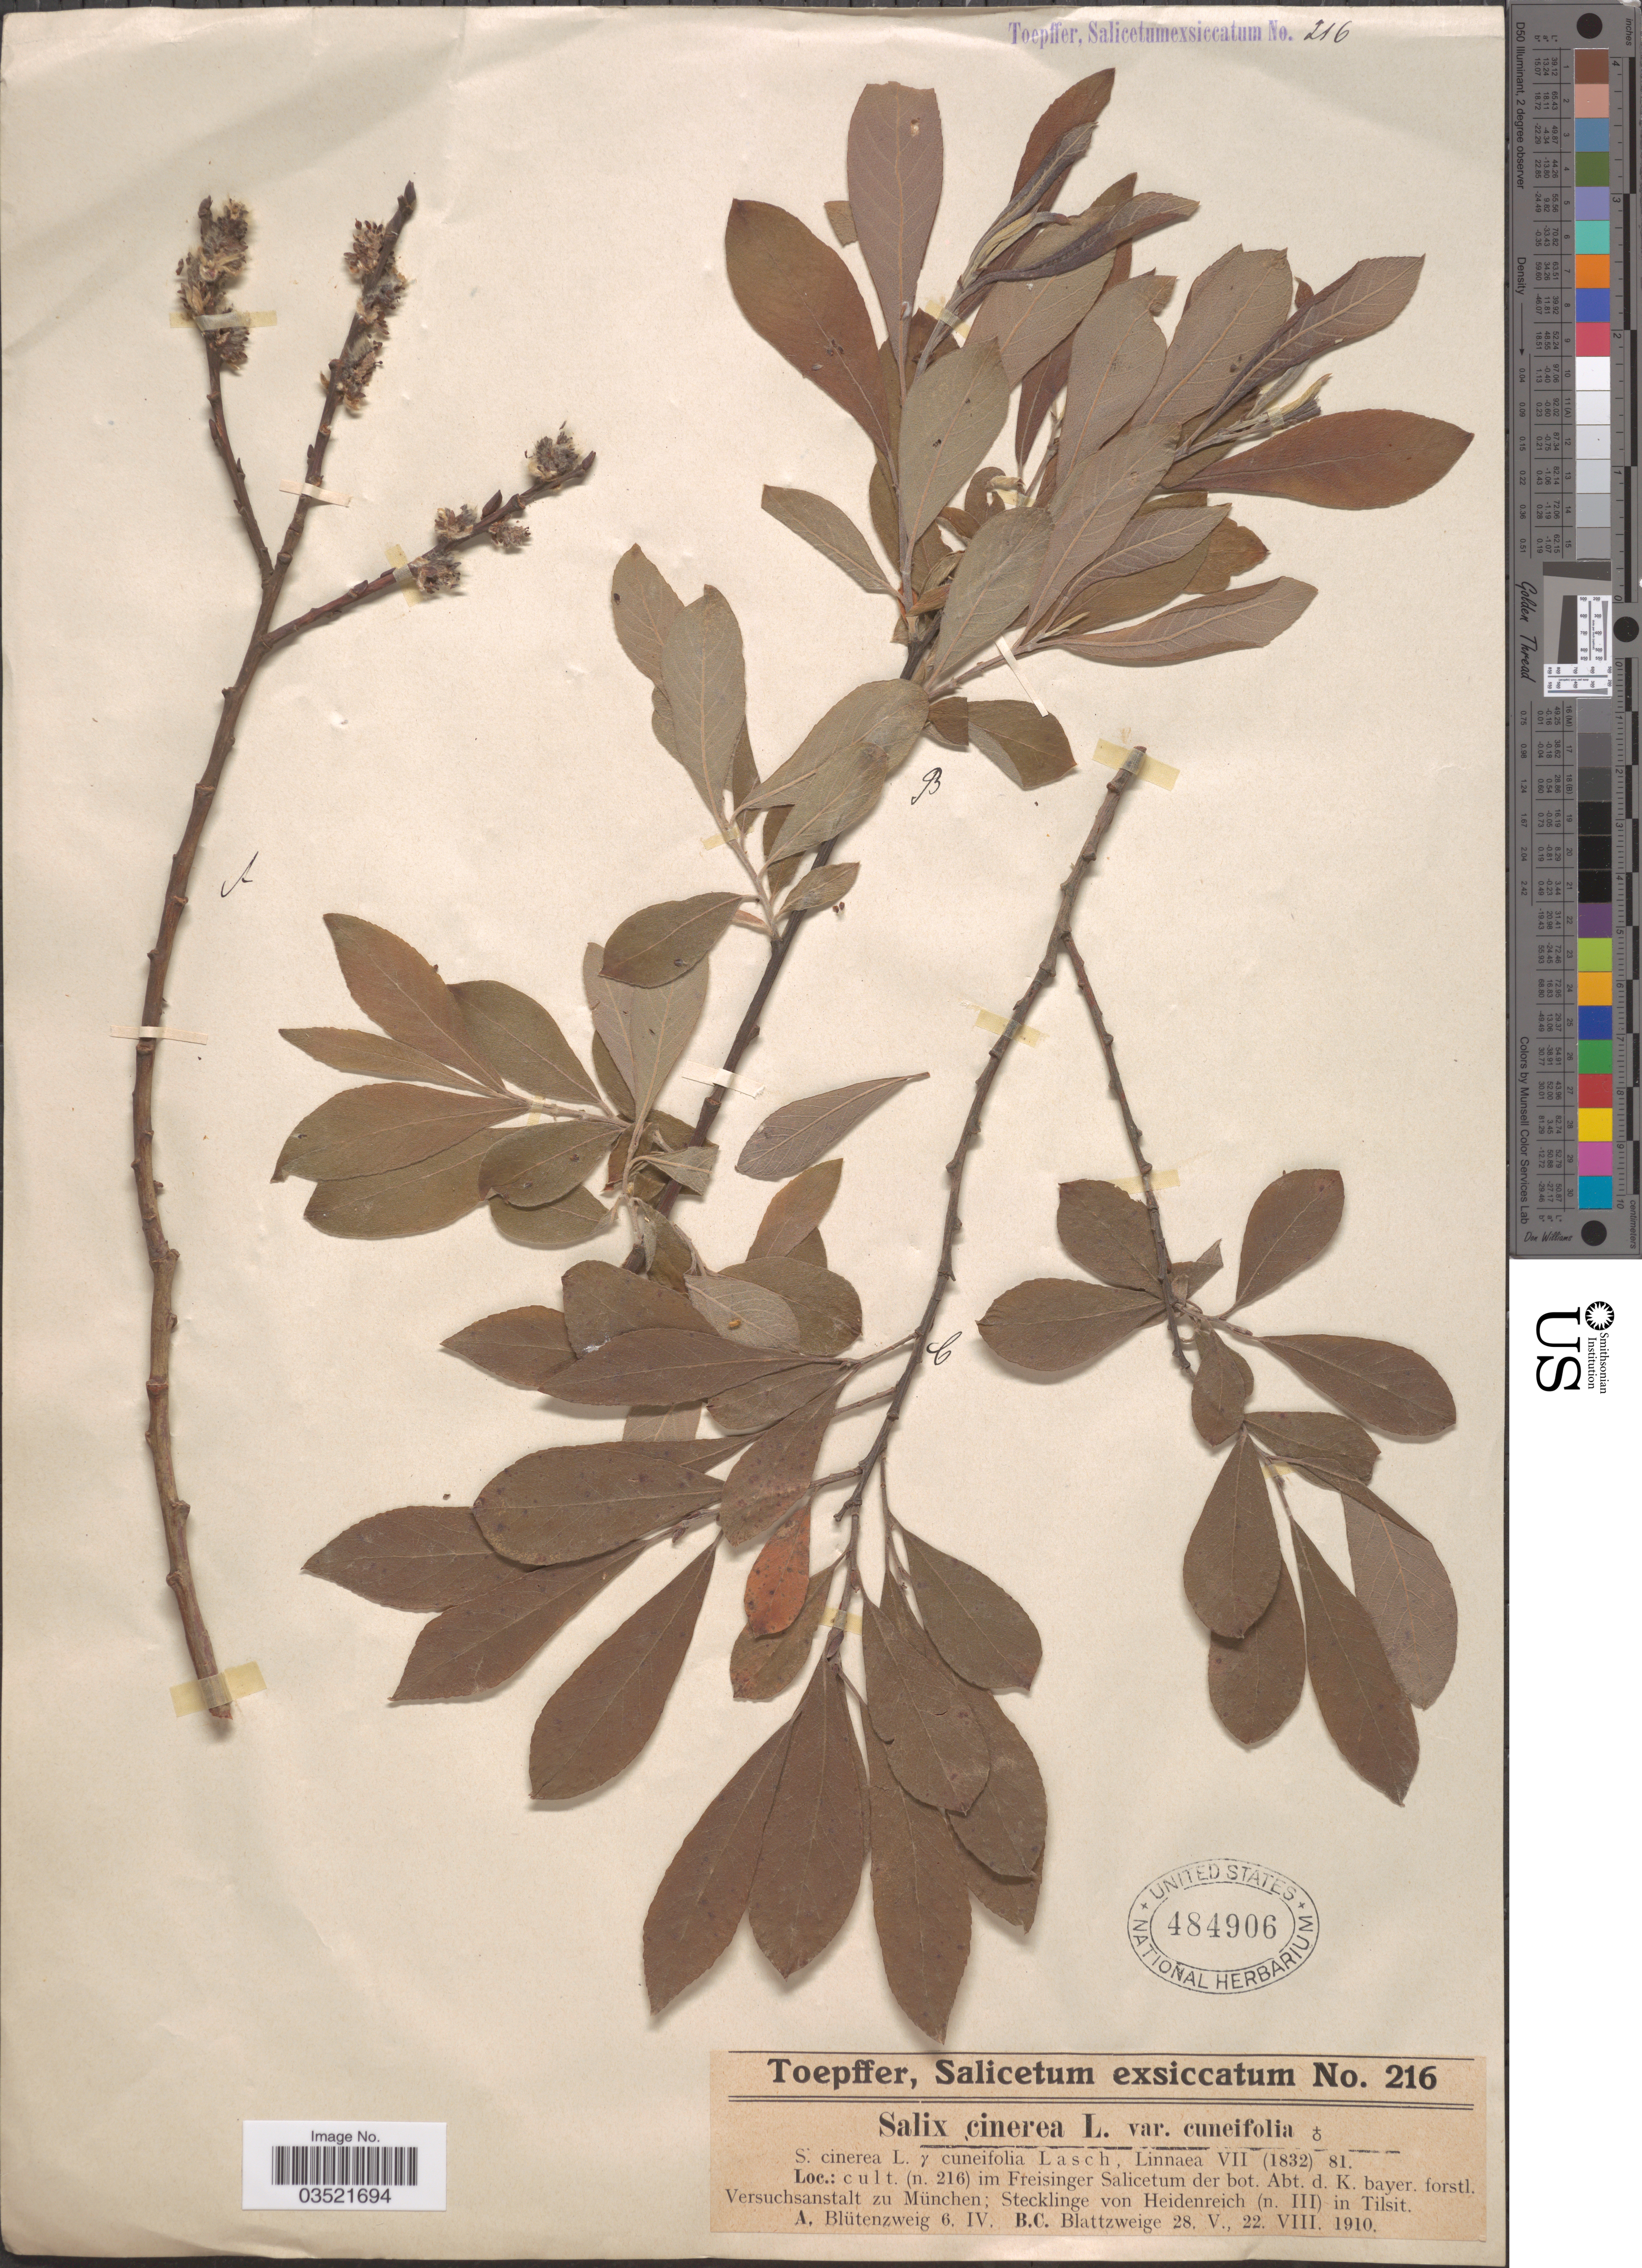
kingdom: Plantae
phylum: Tracheophyta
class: Magnoliopsida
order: Malpighiales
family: Salicaceae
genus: Salix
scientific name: Salix cinerea var. cuneifolia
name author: Lasch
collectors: A. Toepffer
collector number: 216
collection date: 1910-04-06,1910-08-22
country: Germany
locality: Cult. (n. 216) im Freisinger Salicetum der bot. Abt. d. KI. bayer. forstl. Versuchsanstalt zu München; Stecklinge von Heidenreich (n. III) in Tilsit.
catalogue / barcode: US 484906